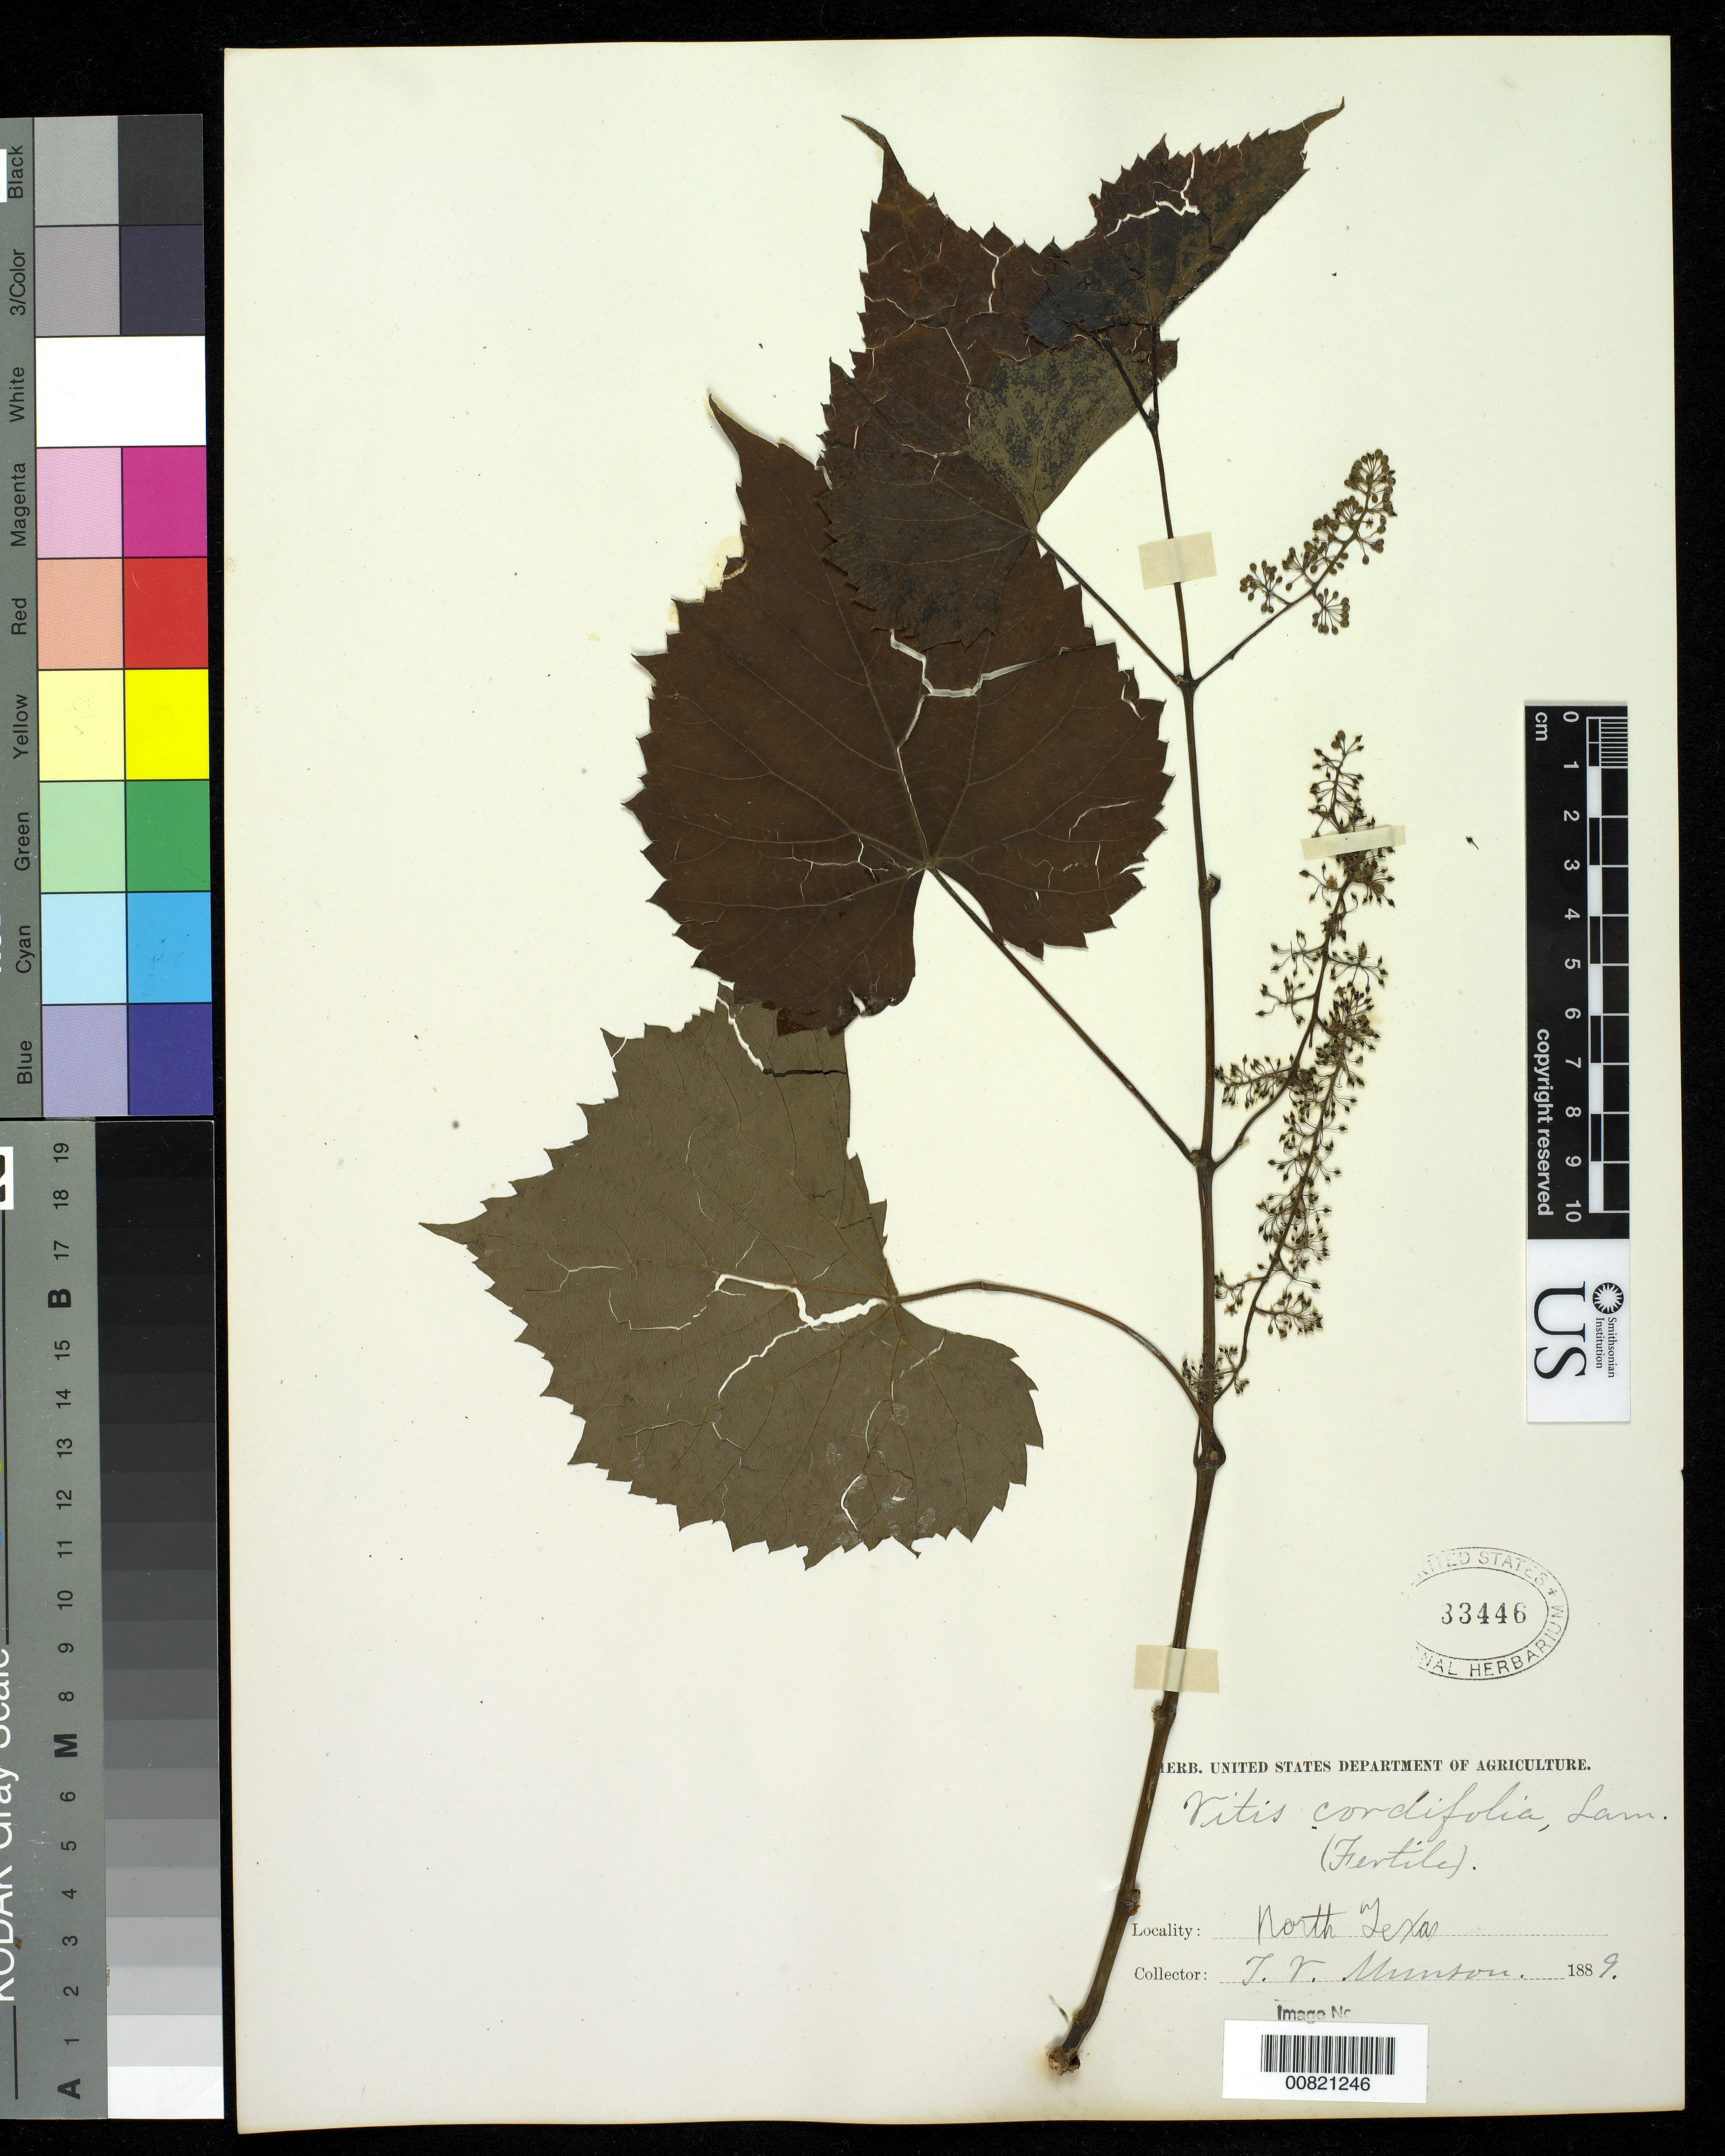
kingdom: Plantae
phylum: Tracheophyta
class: Magnoliopsida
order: Vitales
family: Vitaceae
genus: Vitis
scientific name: Vitis cordifolia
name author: Michx.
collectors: T. V. Munson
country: United States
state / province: Texas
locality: North Texas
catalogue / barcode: US 33446